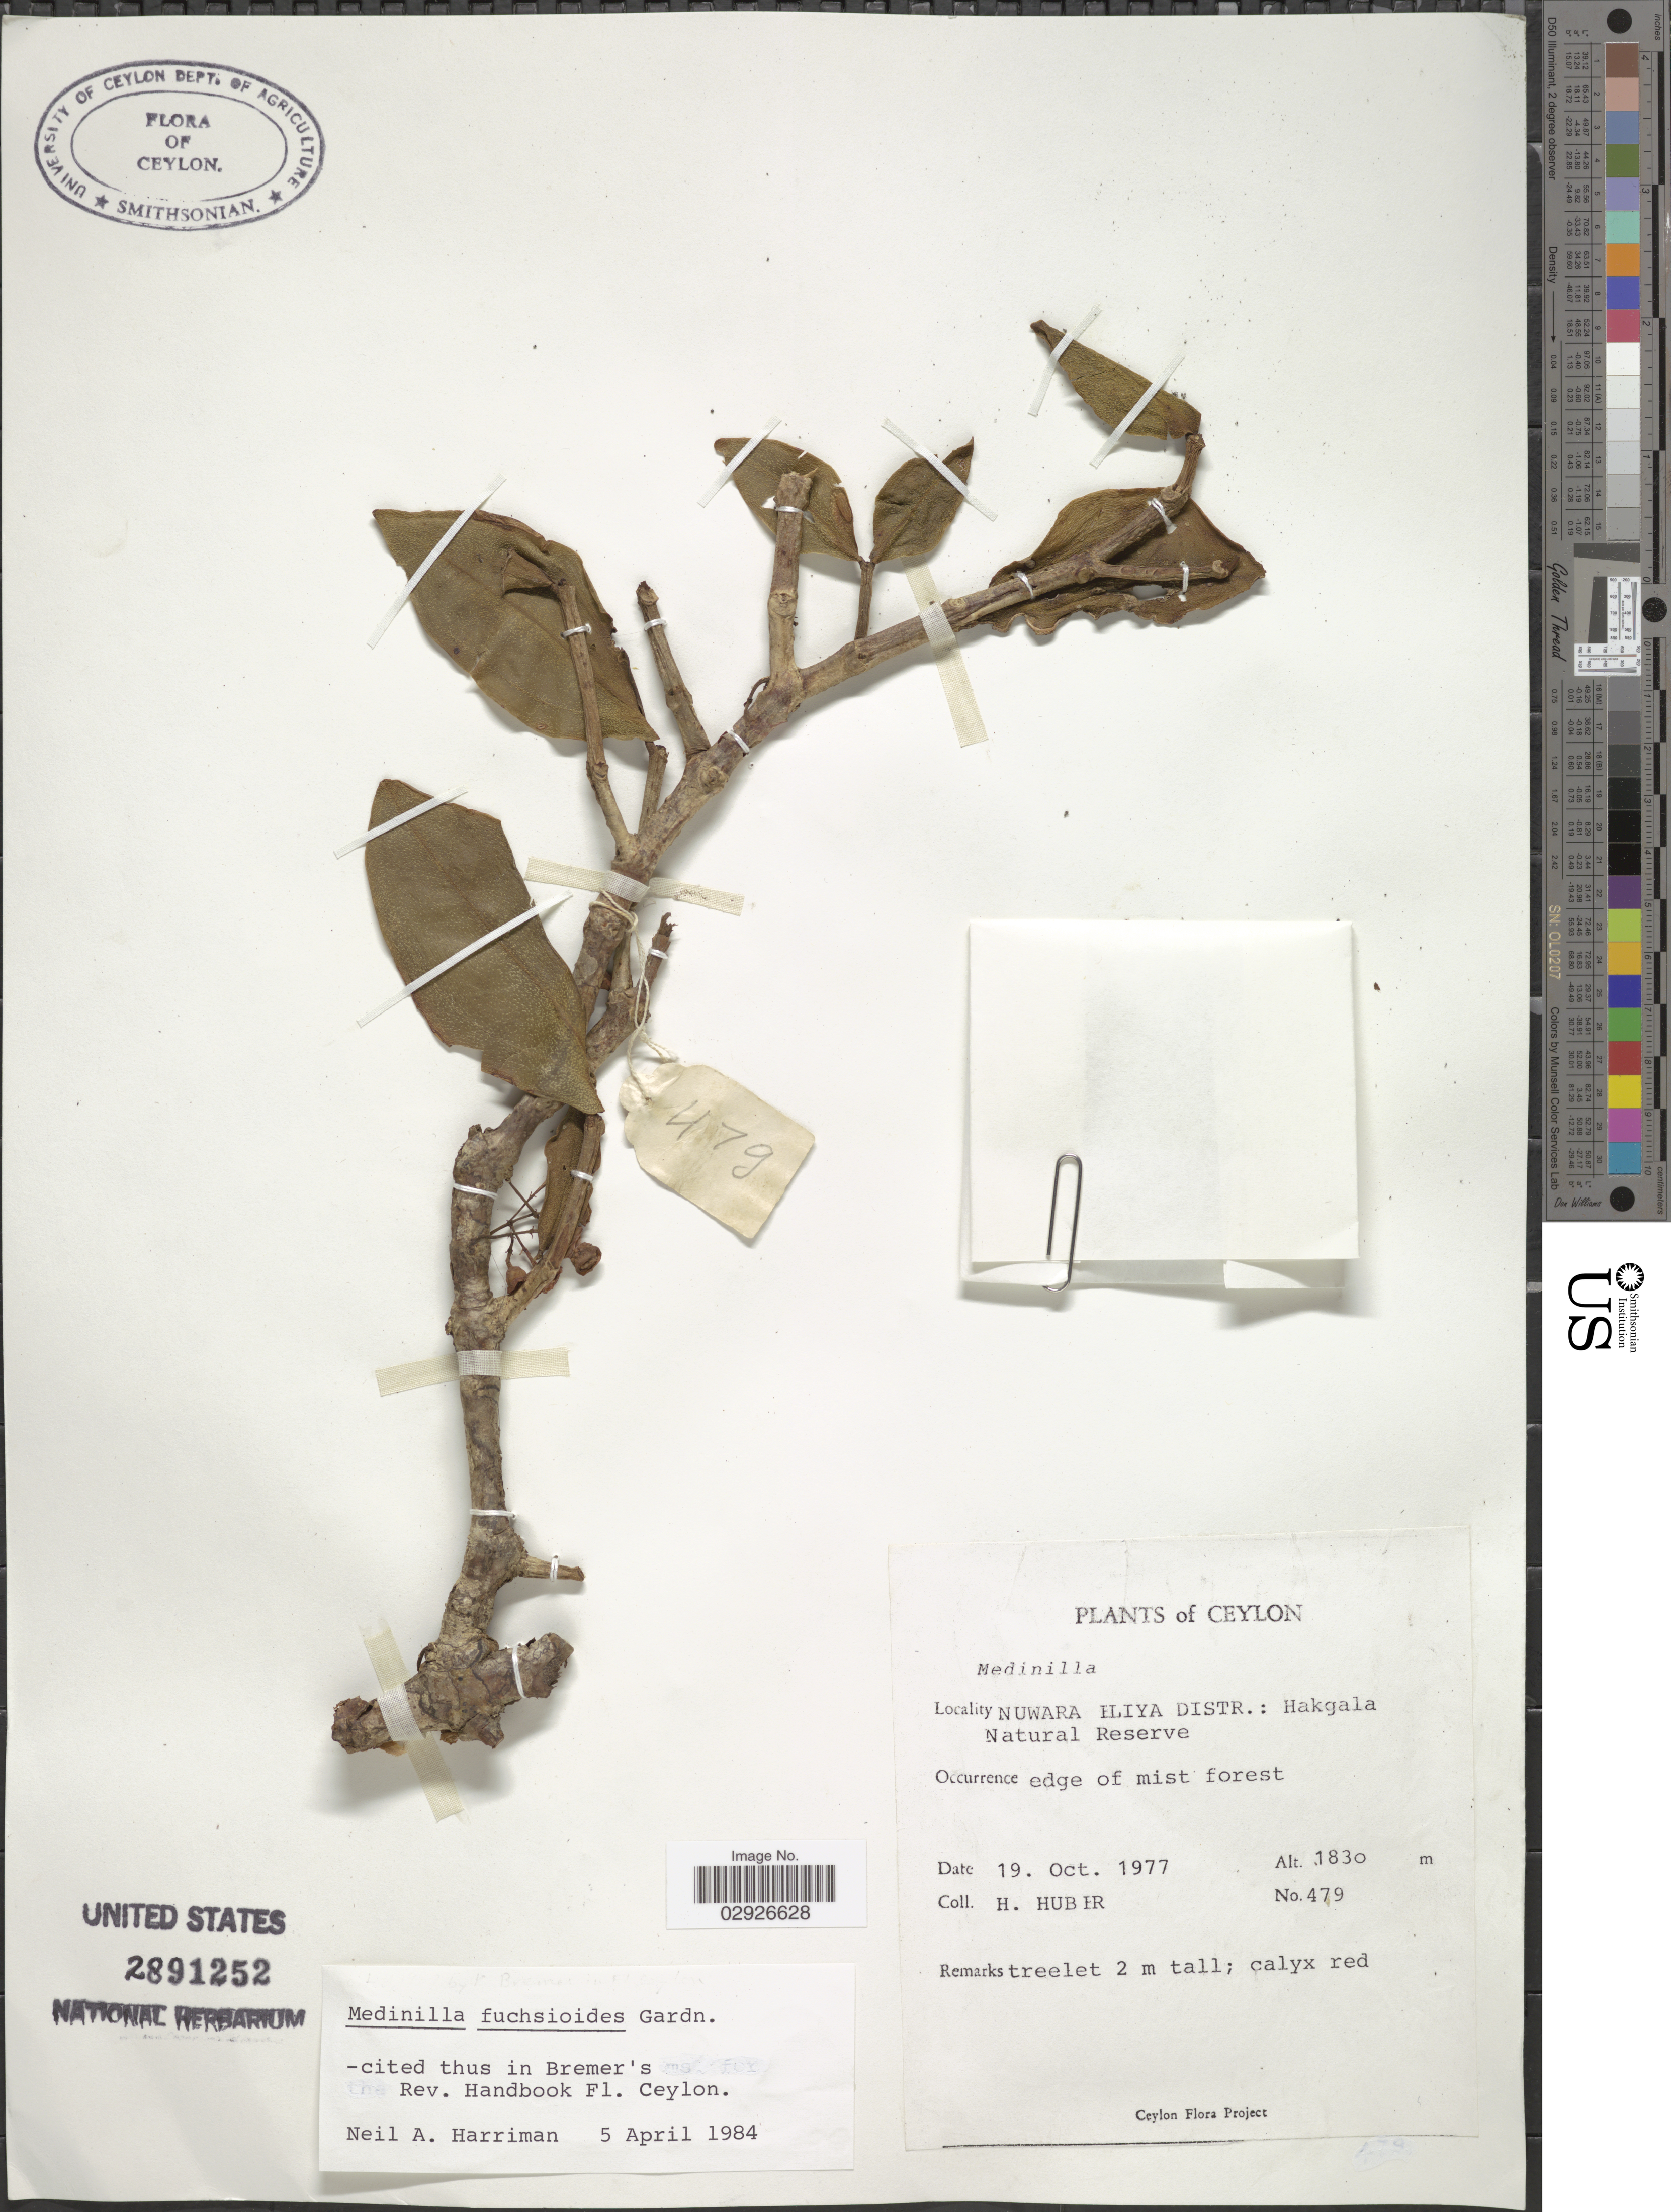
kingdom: Plantae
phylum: Tracheophyta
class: Magnoliopsida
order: Myrtales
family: Melastomataceae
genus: Medinilla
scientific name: Medinilla fuchsioides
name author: Gard.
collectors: H. Huber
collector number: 479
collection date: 1977-10-19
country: Sri Lanka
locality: Ceylon. Nuwara Eliya Distr.: Hakgala Natural Reserve.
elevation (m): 1830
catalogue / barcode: US 2891252